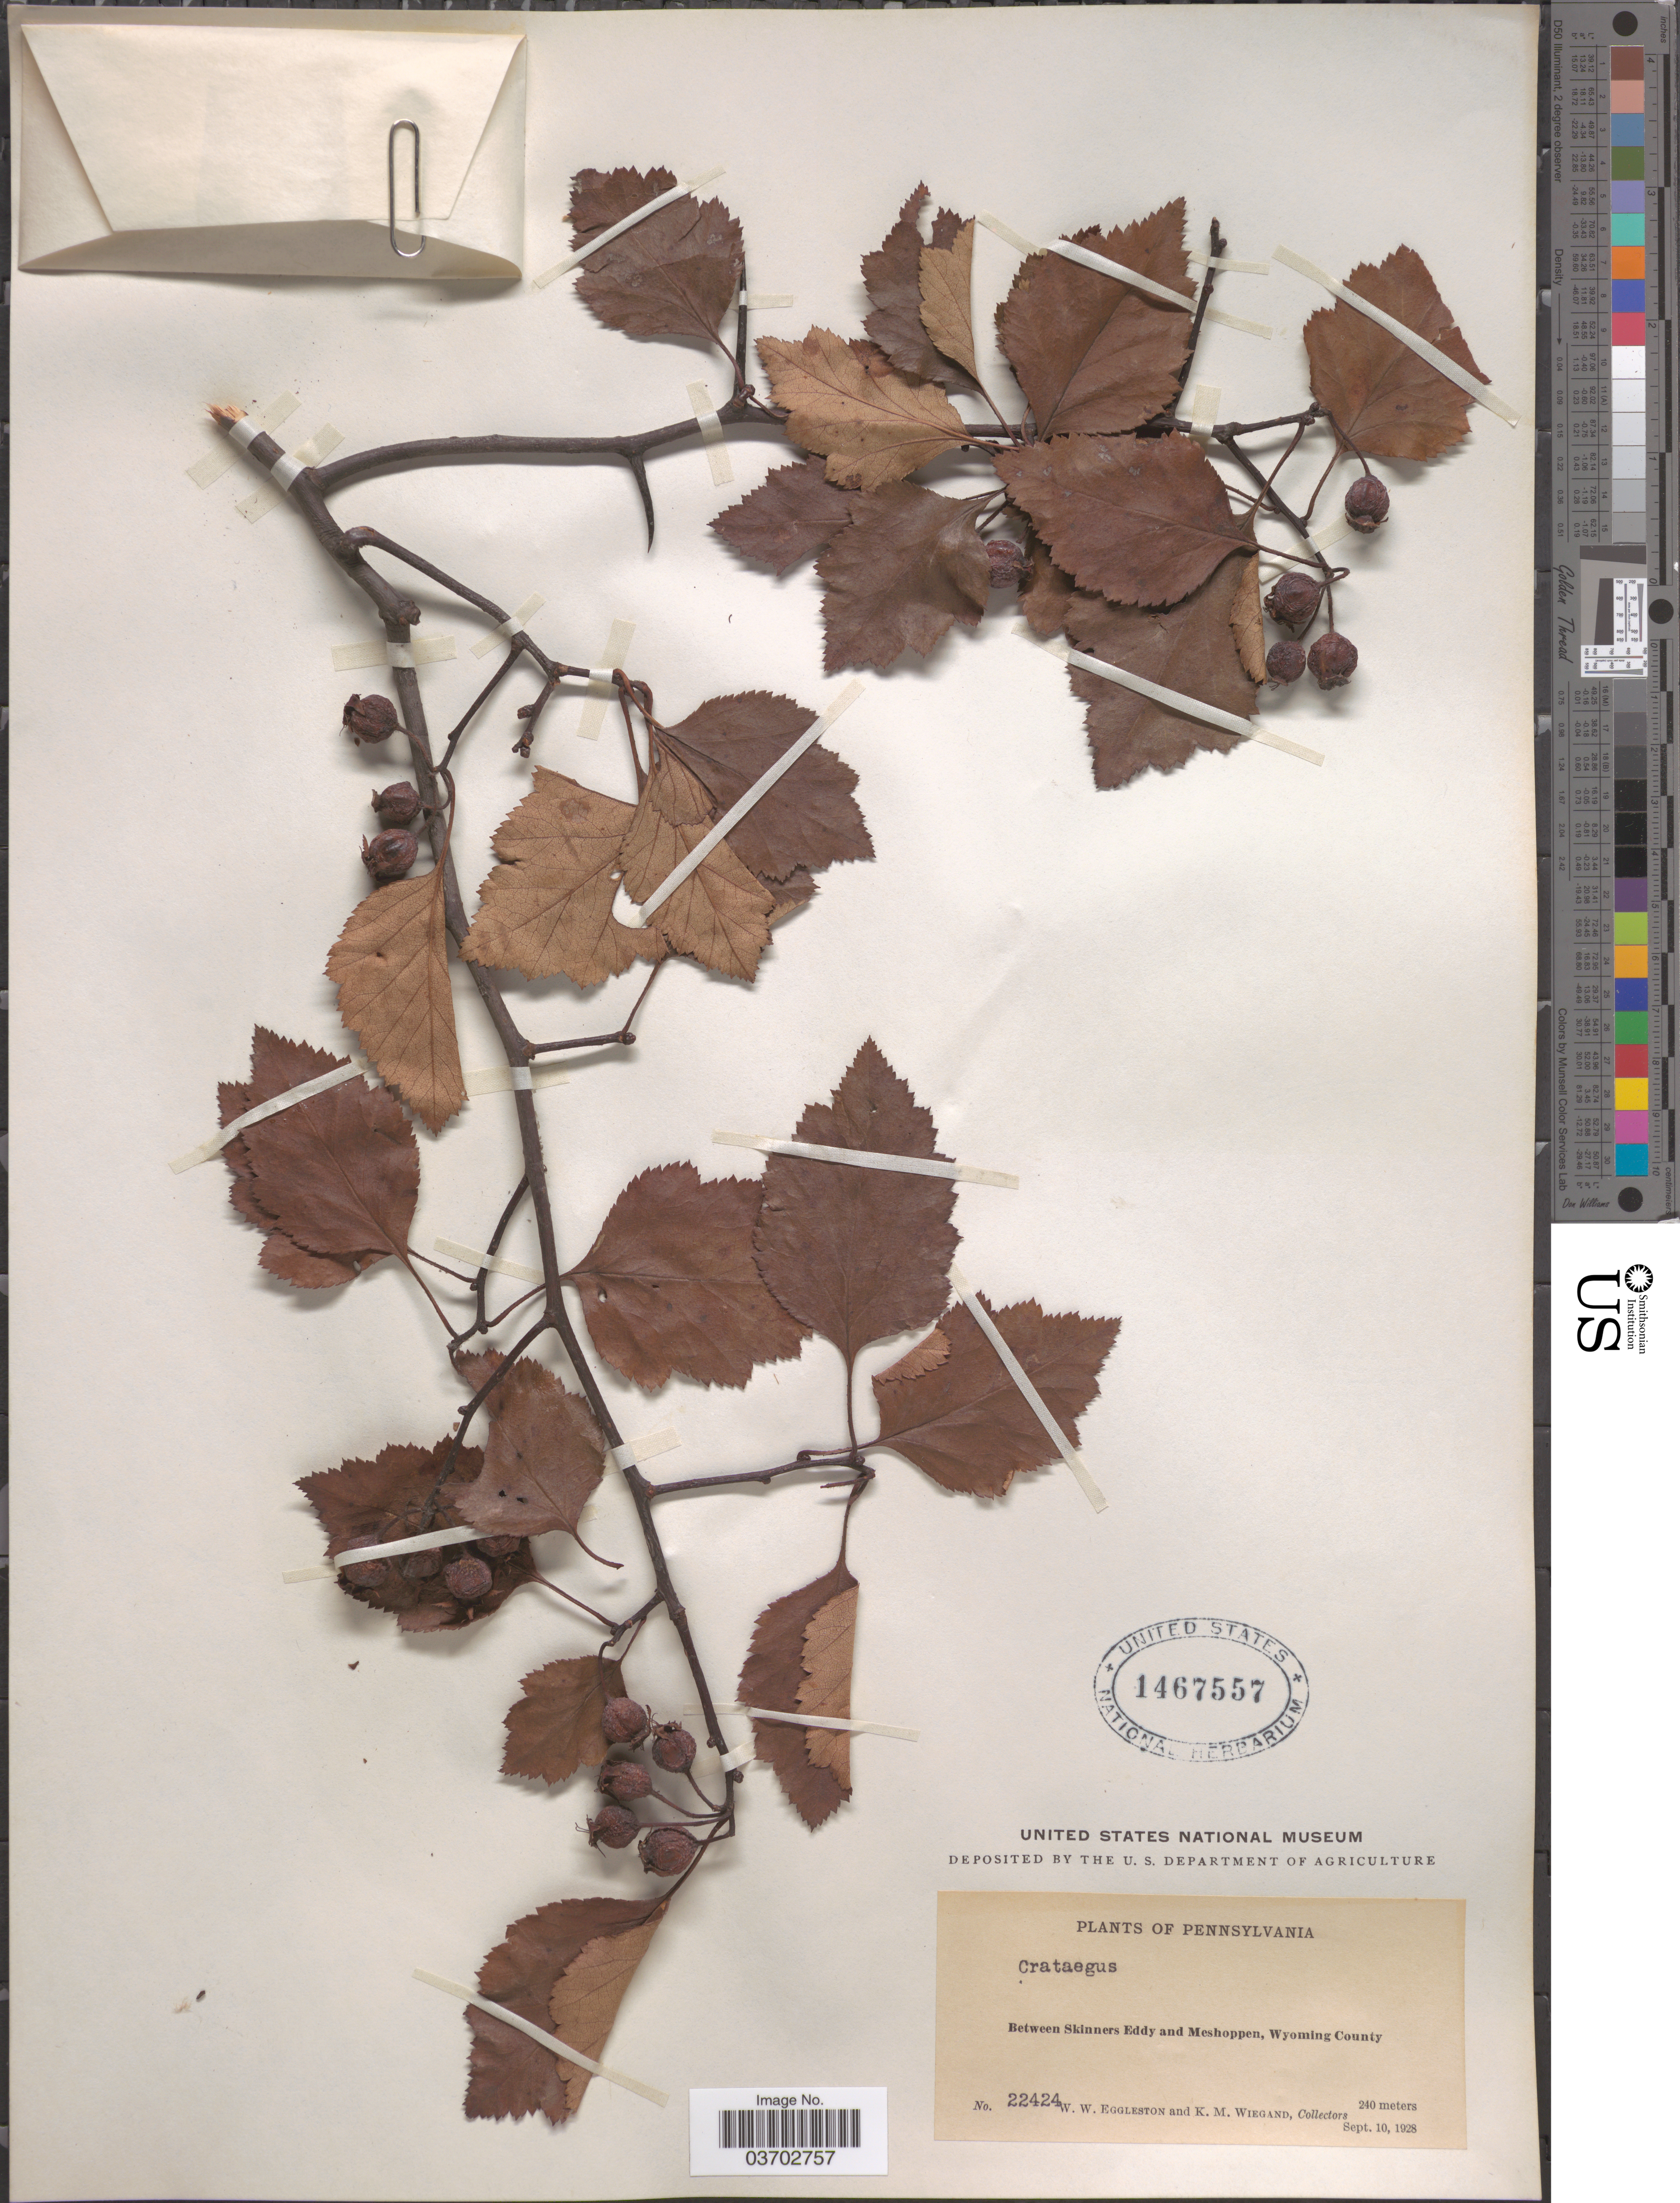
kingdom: Plantae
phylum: Tracheophyta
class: Magnoliopsida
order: Rosales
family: Rosaceae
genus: Crataegus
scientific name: Crataegus sp.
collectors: W. W. Eggleston & K. M. Wiegand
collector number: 22424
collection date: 1928-09-10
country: United States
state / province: Pennsylvania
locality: Between Skinners Eddy and Meshoppen, Wyoming County.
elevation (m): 240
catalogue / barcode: US 1467557